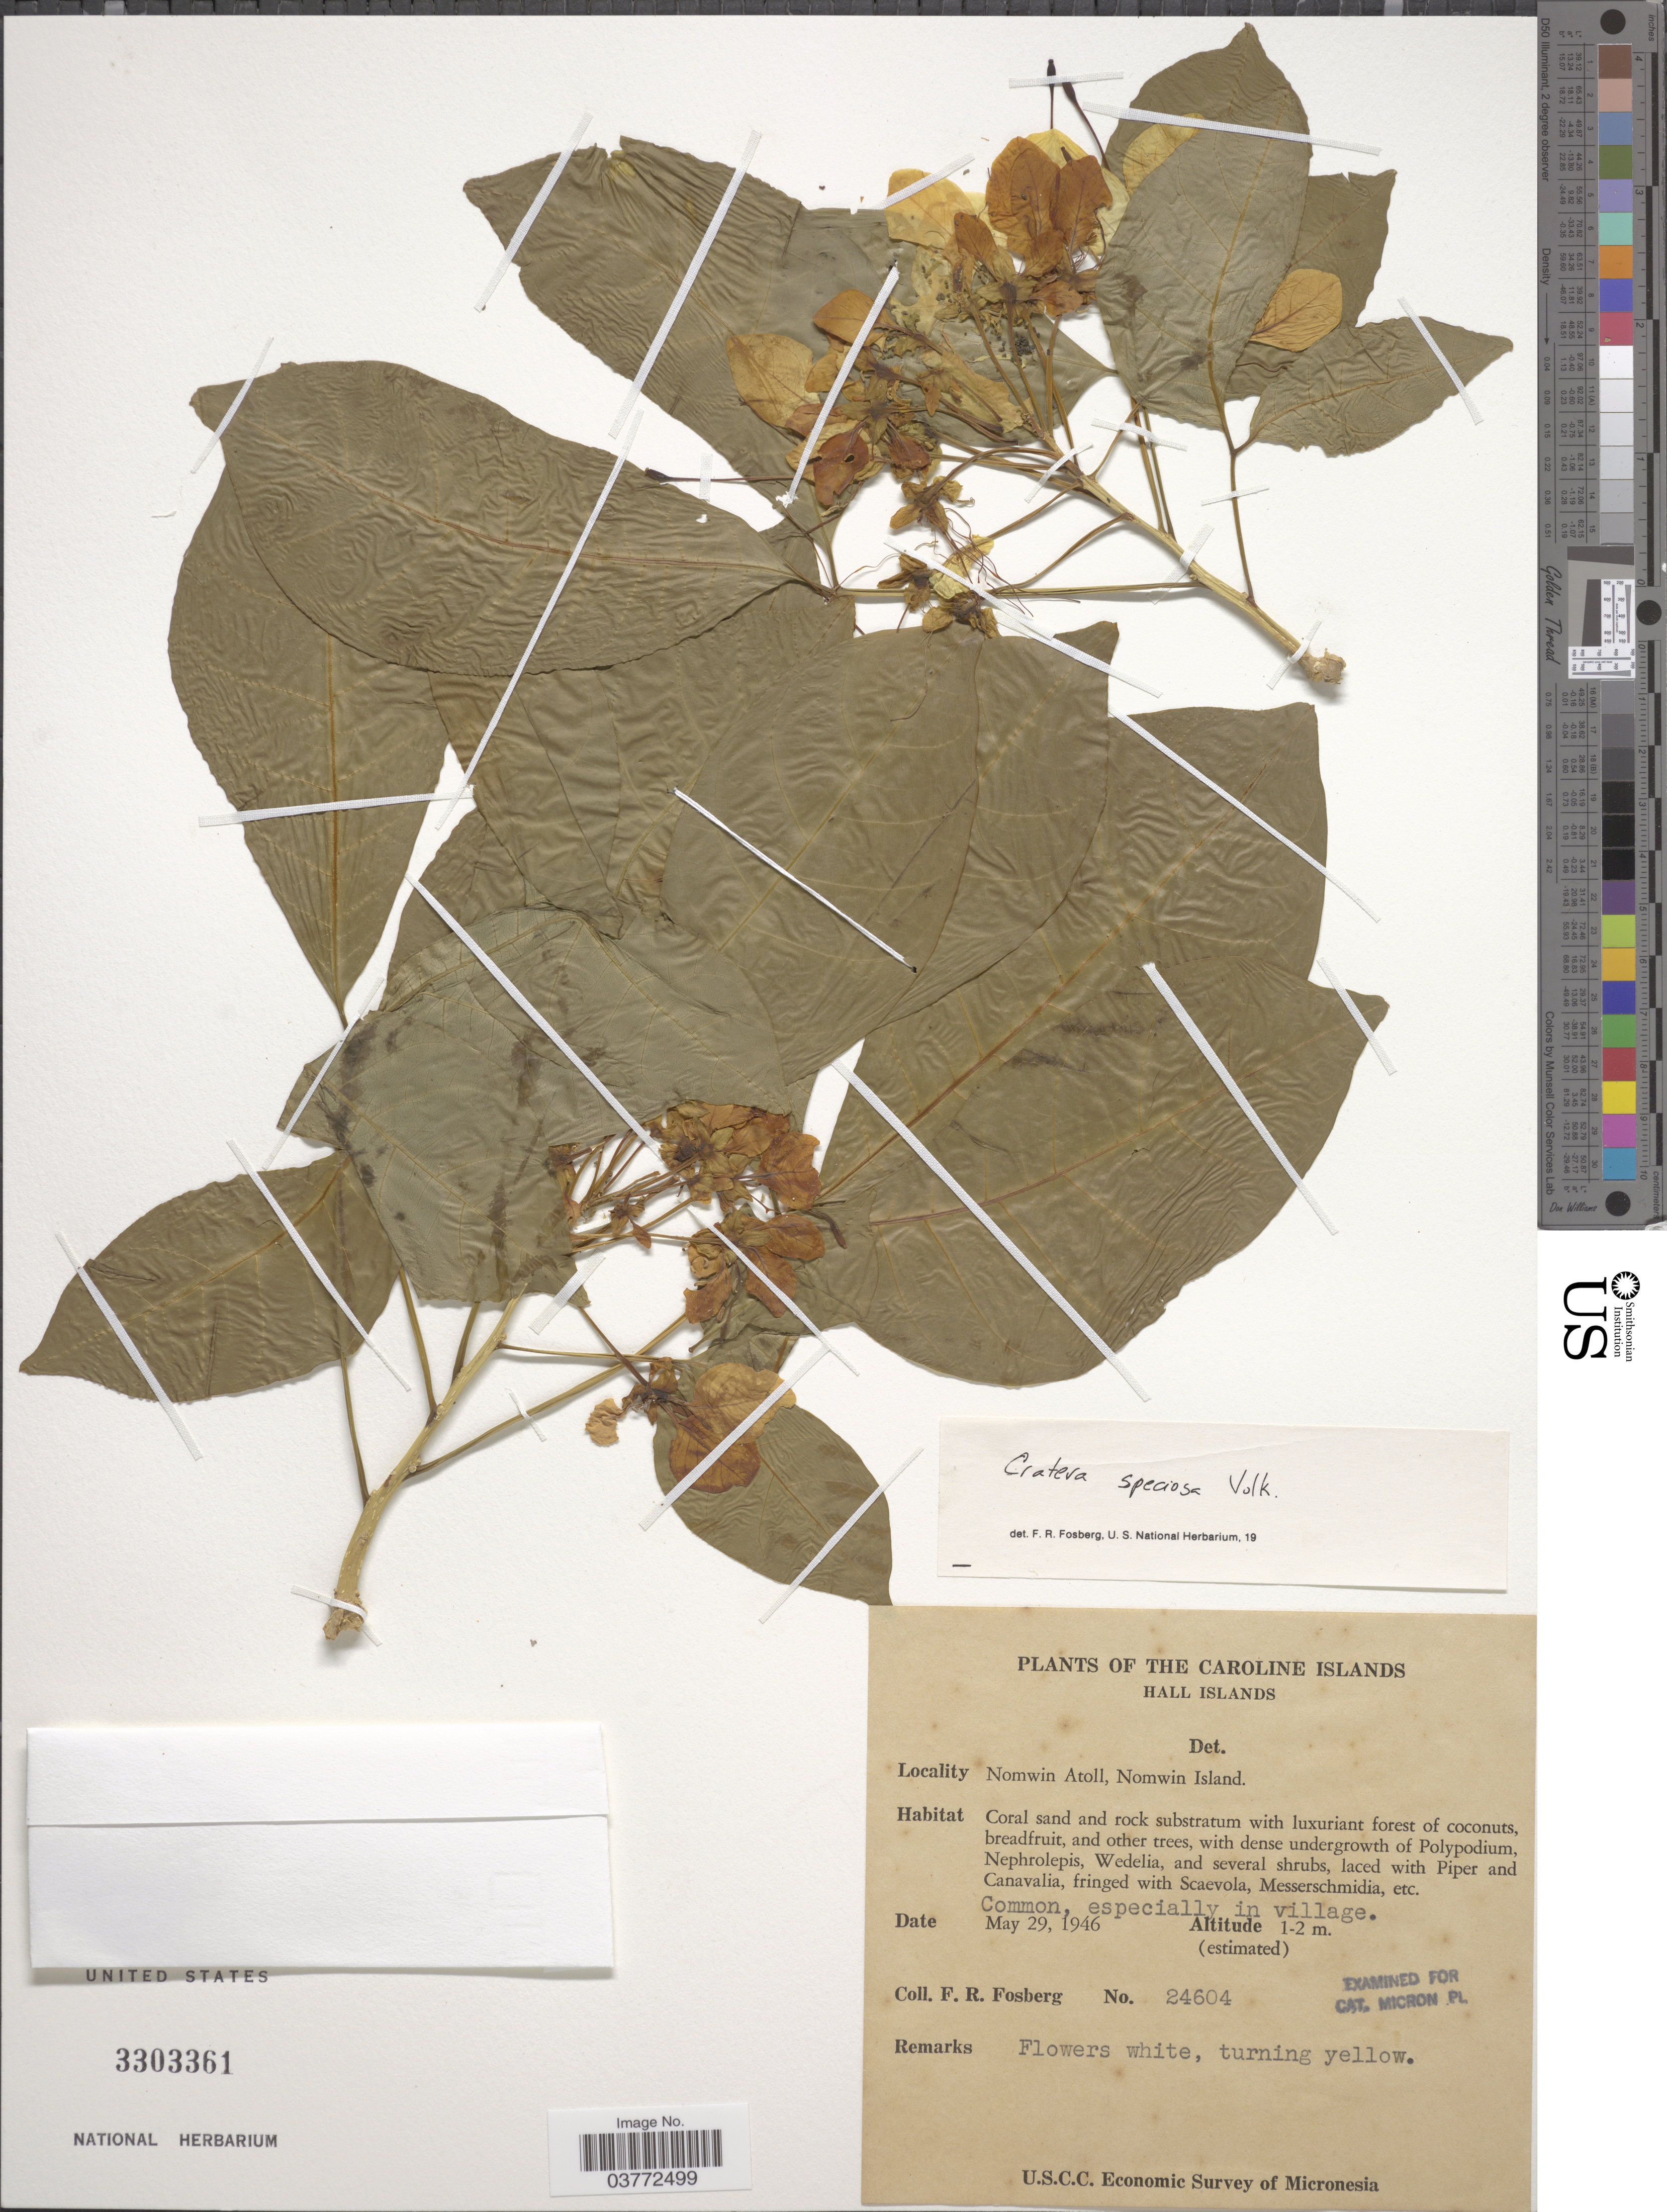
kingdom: Plantae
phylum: Tracheophyta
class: Magnoliopsida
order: Brassicales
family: Capparaceae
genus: Crateva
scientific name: Crateva speciosa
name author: Volkens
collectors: F. R. Fosberg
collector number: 24604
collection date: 1946-05-29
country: Micronesia, Federated States of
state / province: Truk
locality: The Caroline Islands. Hall Islands. Nomwin Atoll, Nomwin Island.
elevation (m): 1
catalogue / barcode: US 3303361